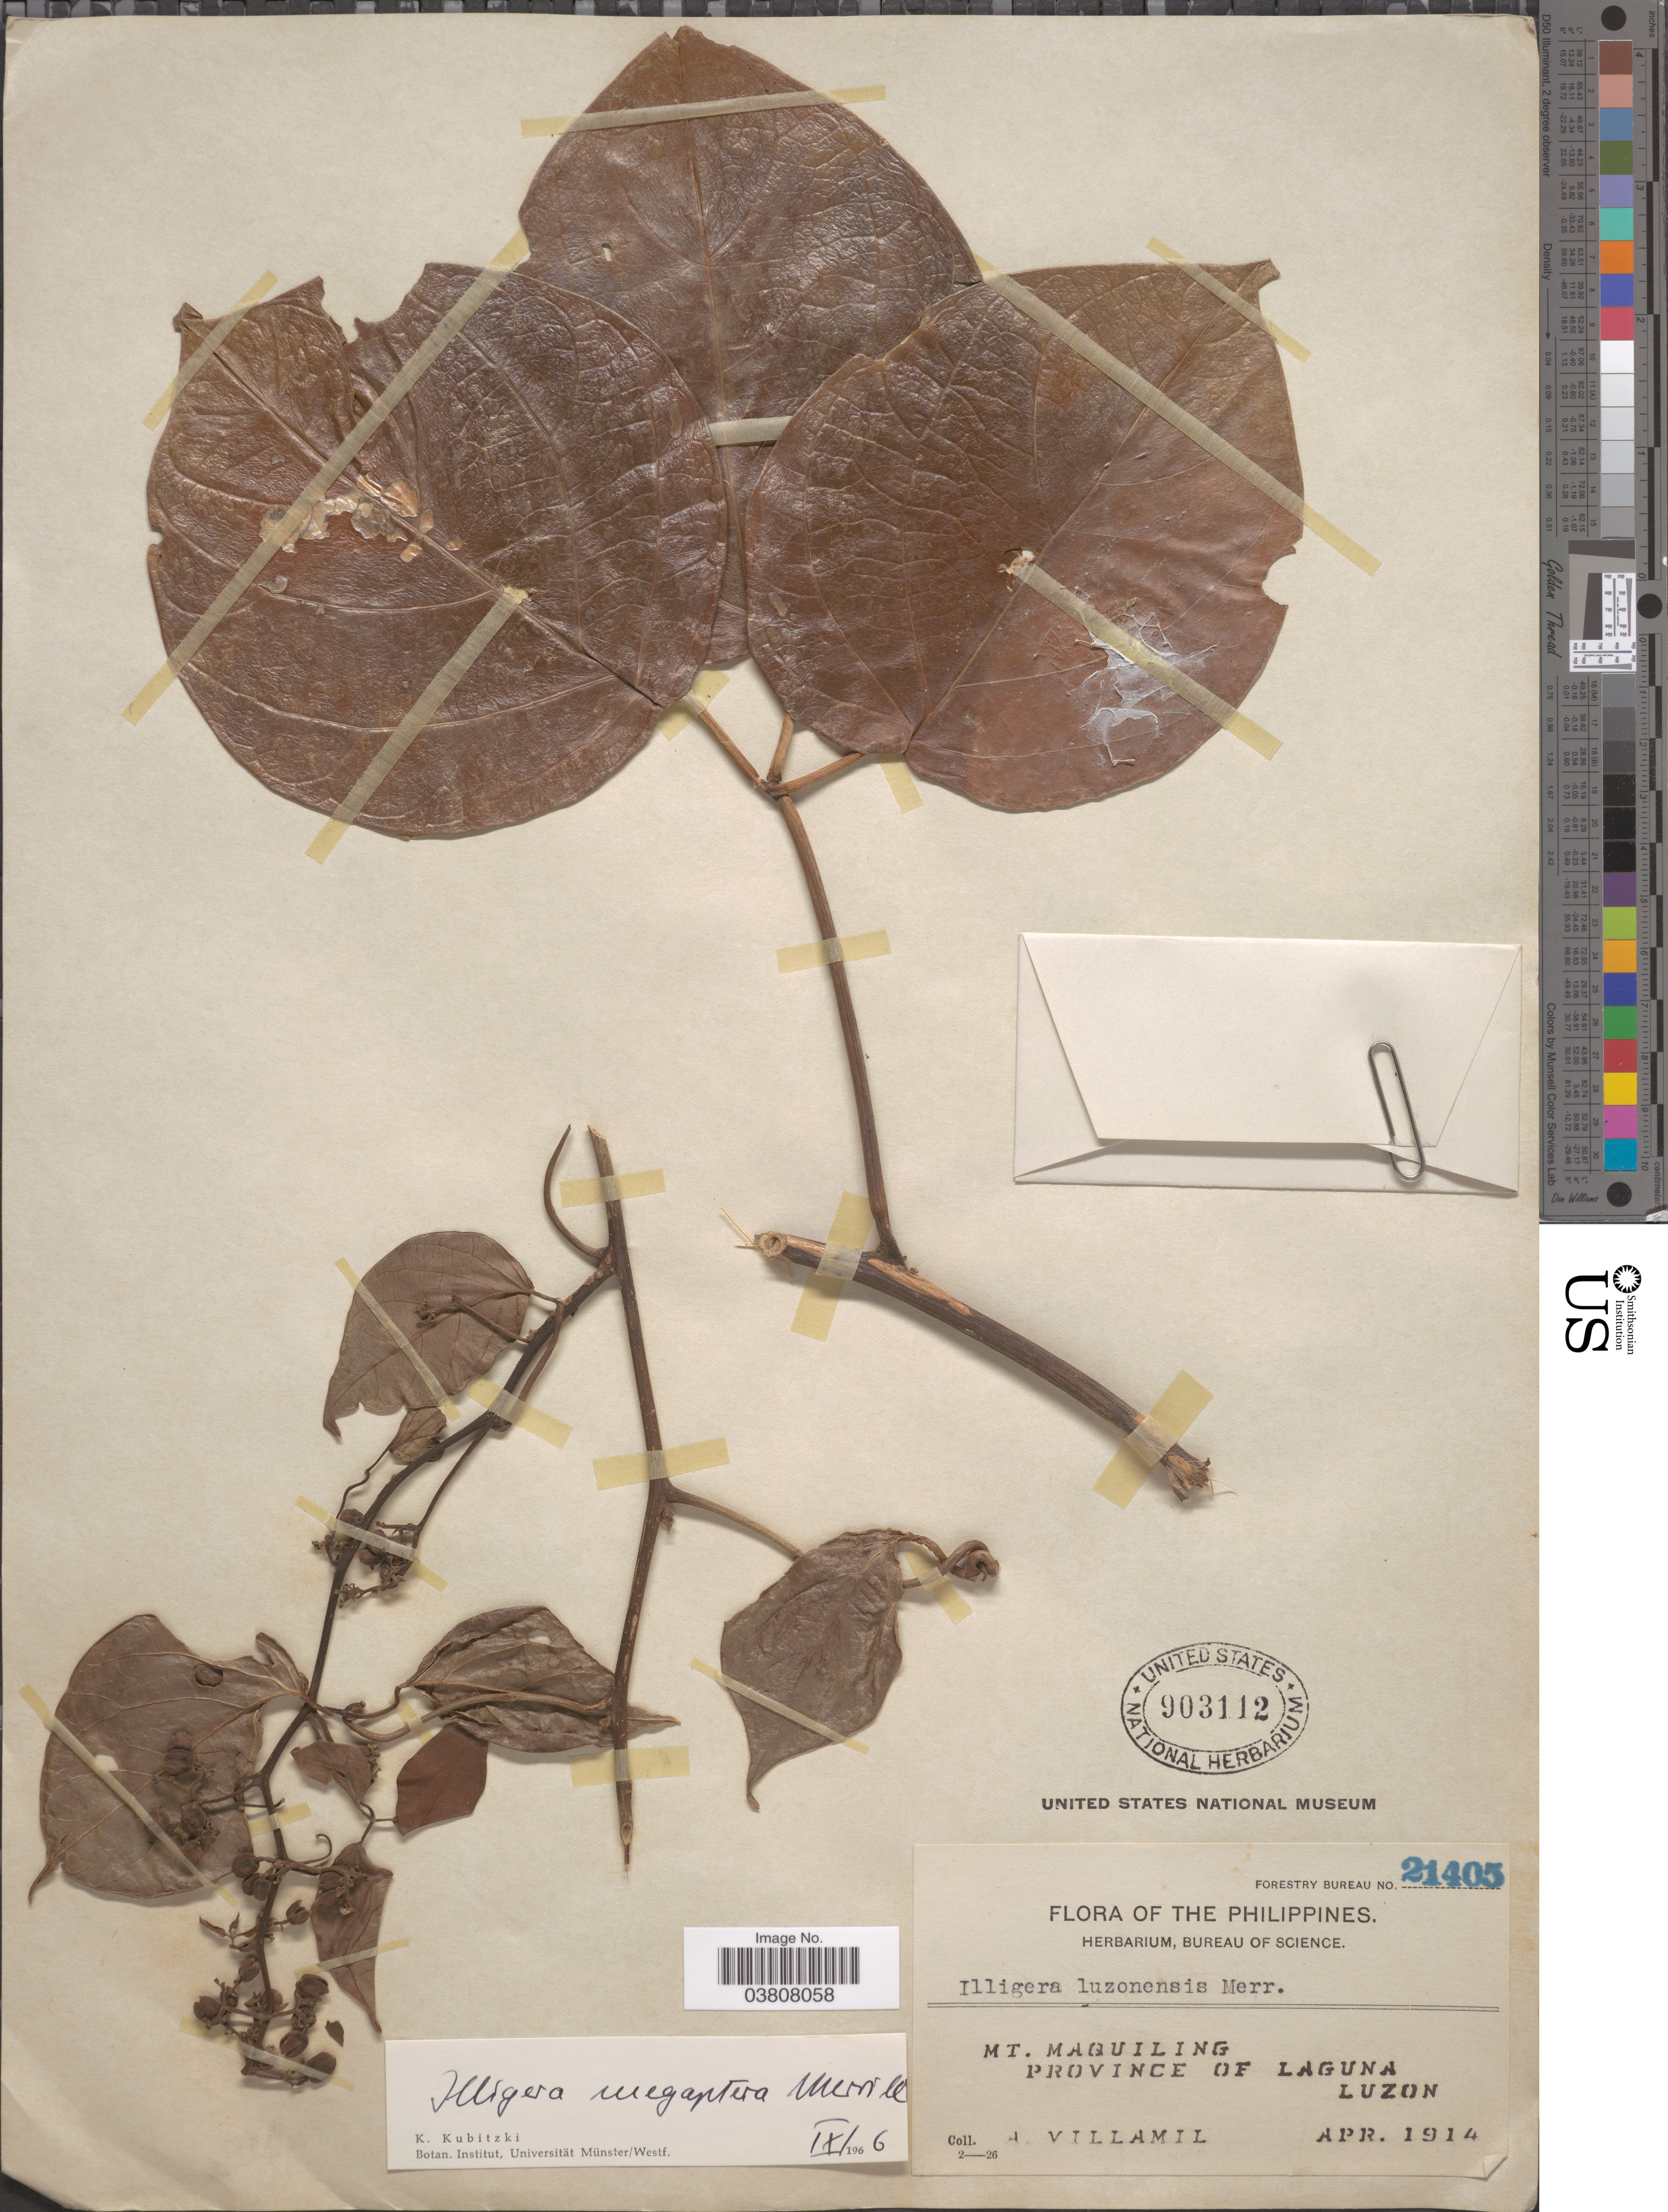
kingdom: Plantae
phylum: Tracheophyta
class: Magnoliopsida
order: Laurales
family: Hernandiaceae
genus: Illigera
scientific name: Illigera megaptera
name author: Merr.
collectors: A. Villamil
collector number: Forestry Bureau 21405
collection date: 1914-04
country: Philippines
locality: Mt. Maquiling. Province of Laguna. Luzon.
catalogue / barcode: US 903112